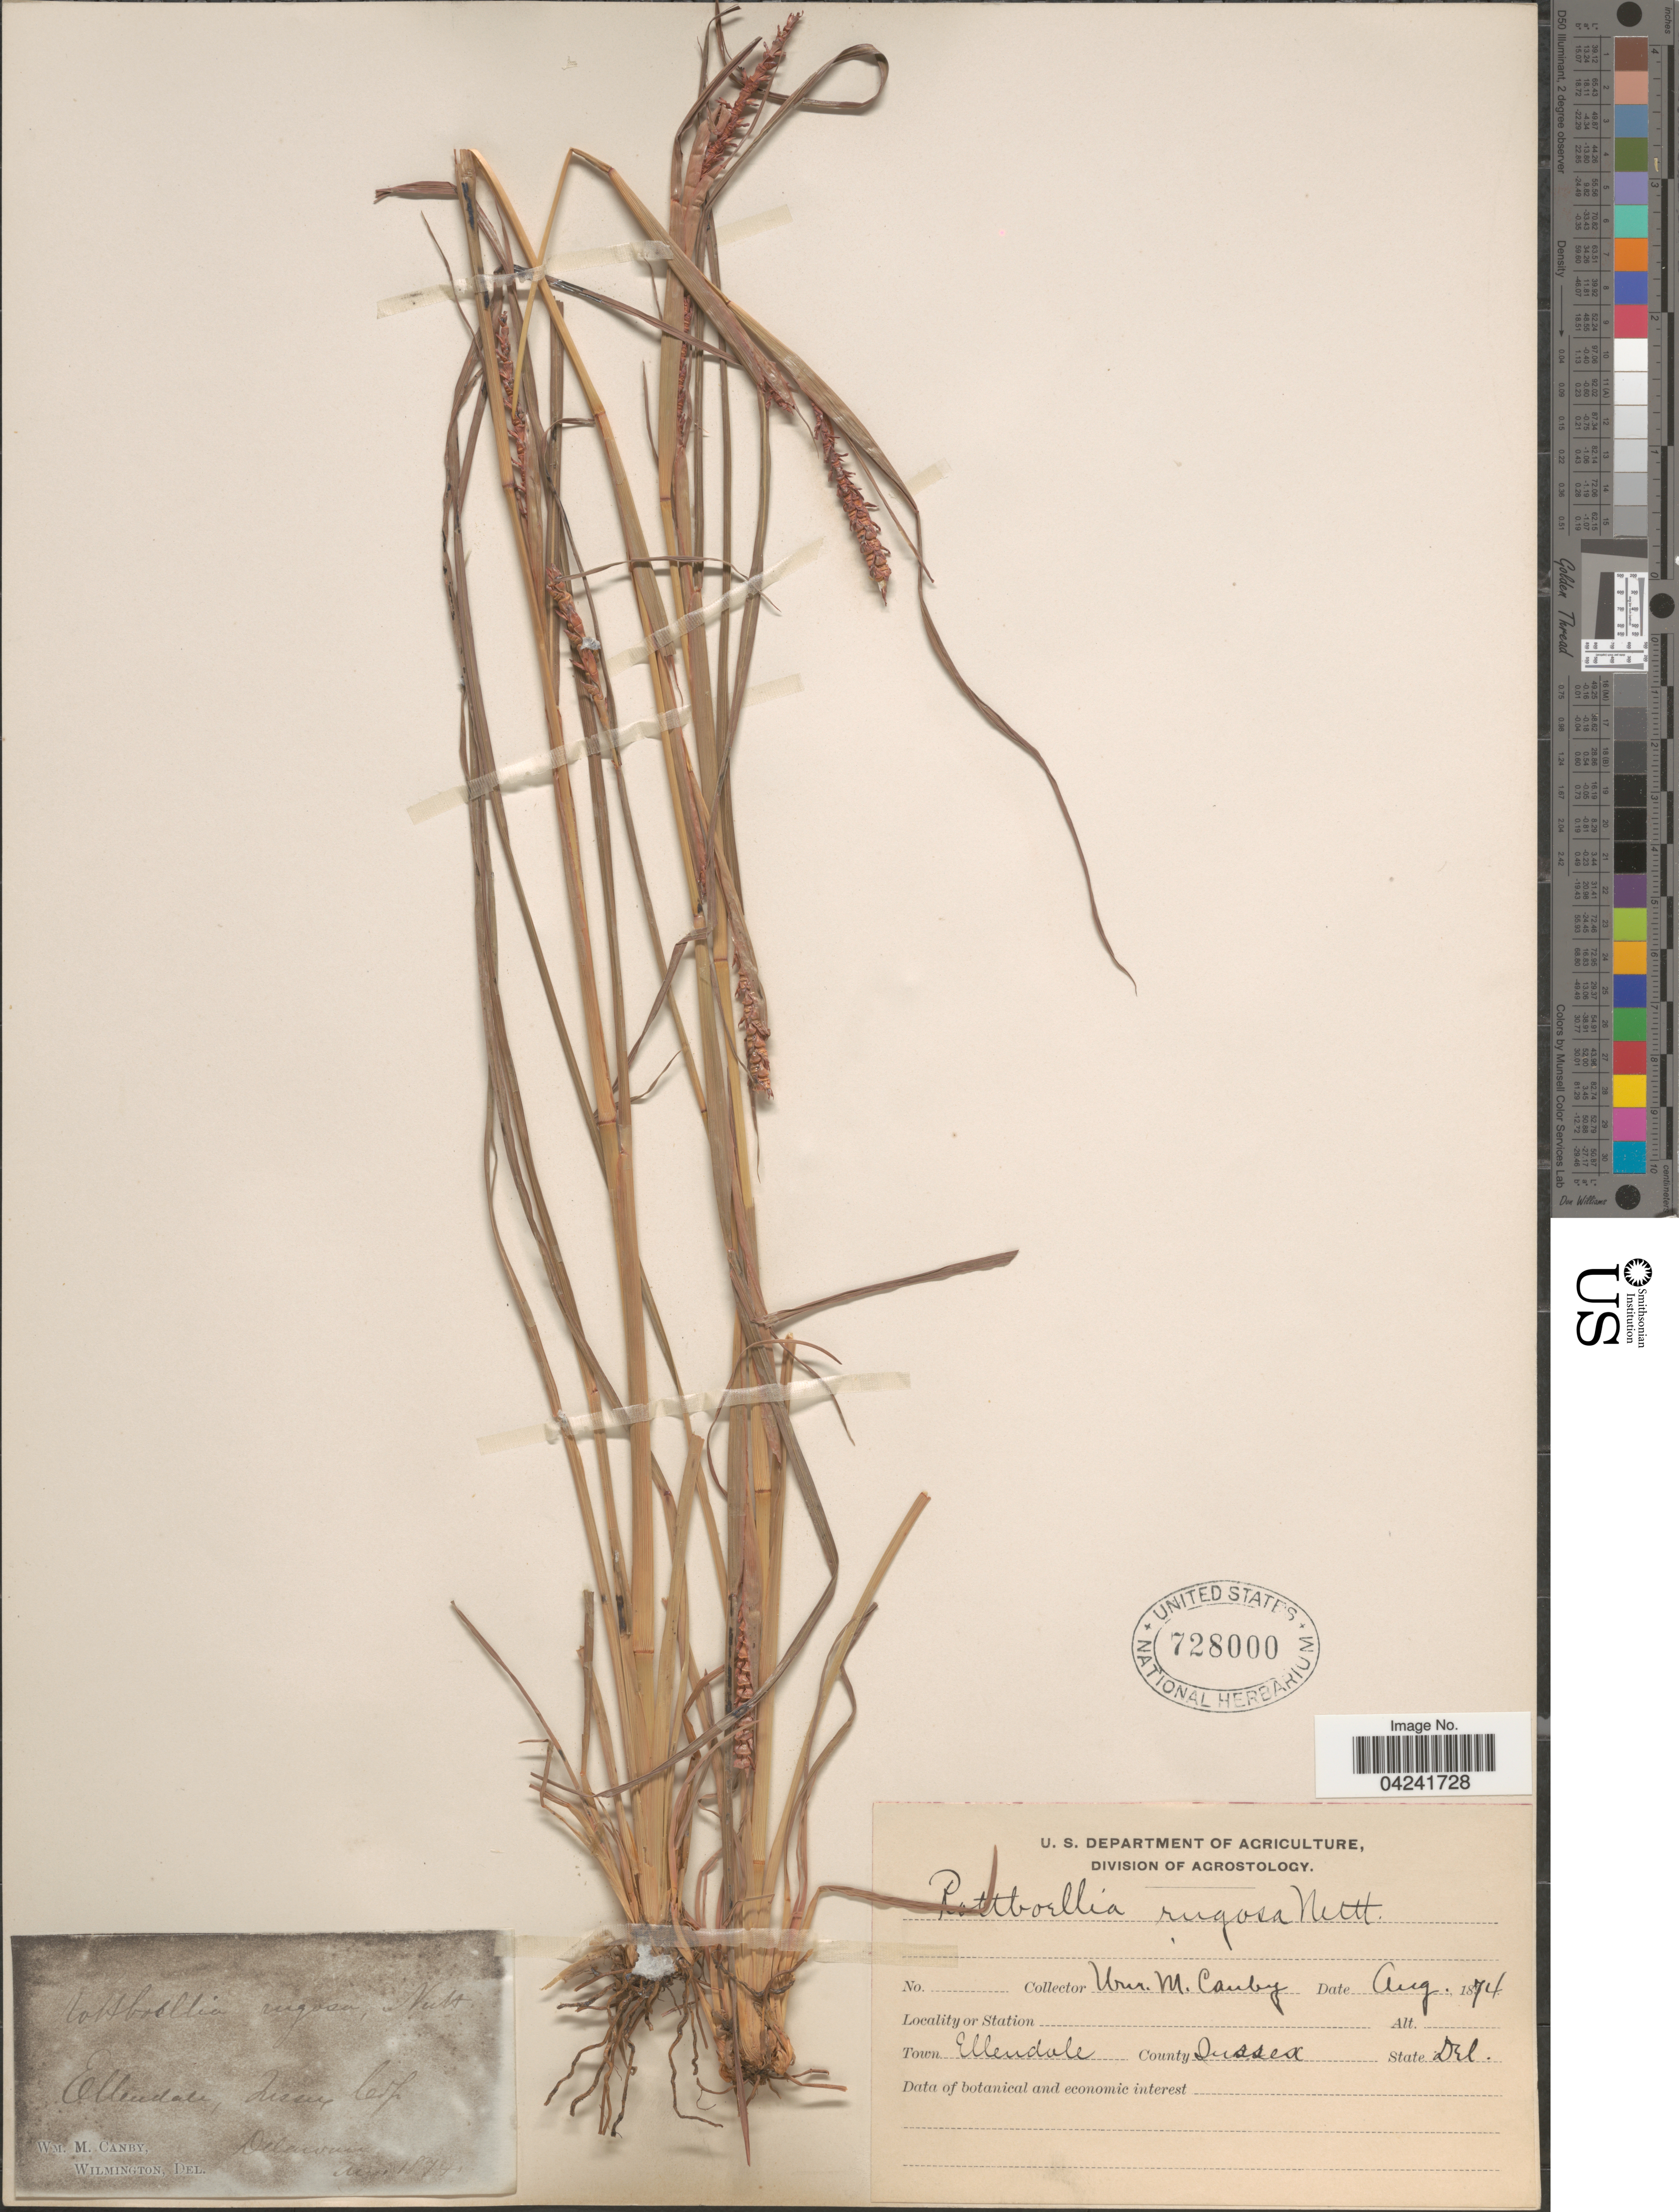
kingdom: Plantae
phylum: Tracheophyta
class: Liliopsida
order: Poales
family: Poaceae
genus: Mnesithea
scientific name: Mnesithea rugosa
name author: (Nutt.) de Koning & Sosef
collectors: W. M. Canby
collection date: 1874-08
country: United States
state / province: Delaware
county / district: Sussex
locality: Town Ellendale. County Sussex.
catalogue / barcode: US 728000